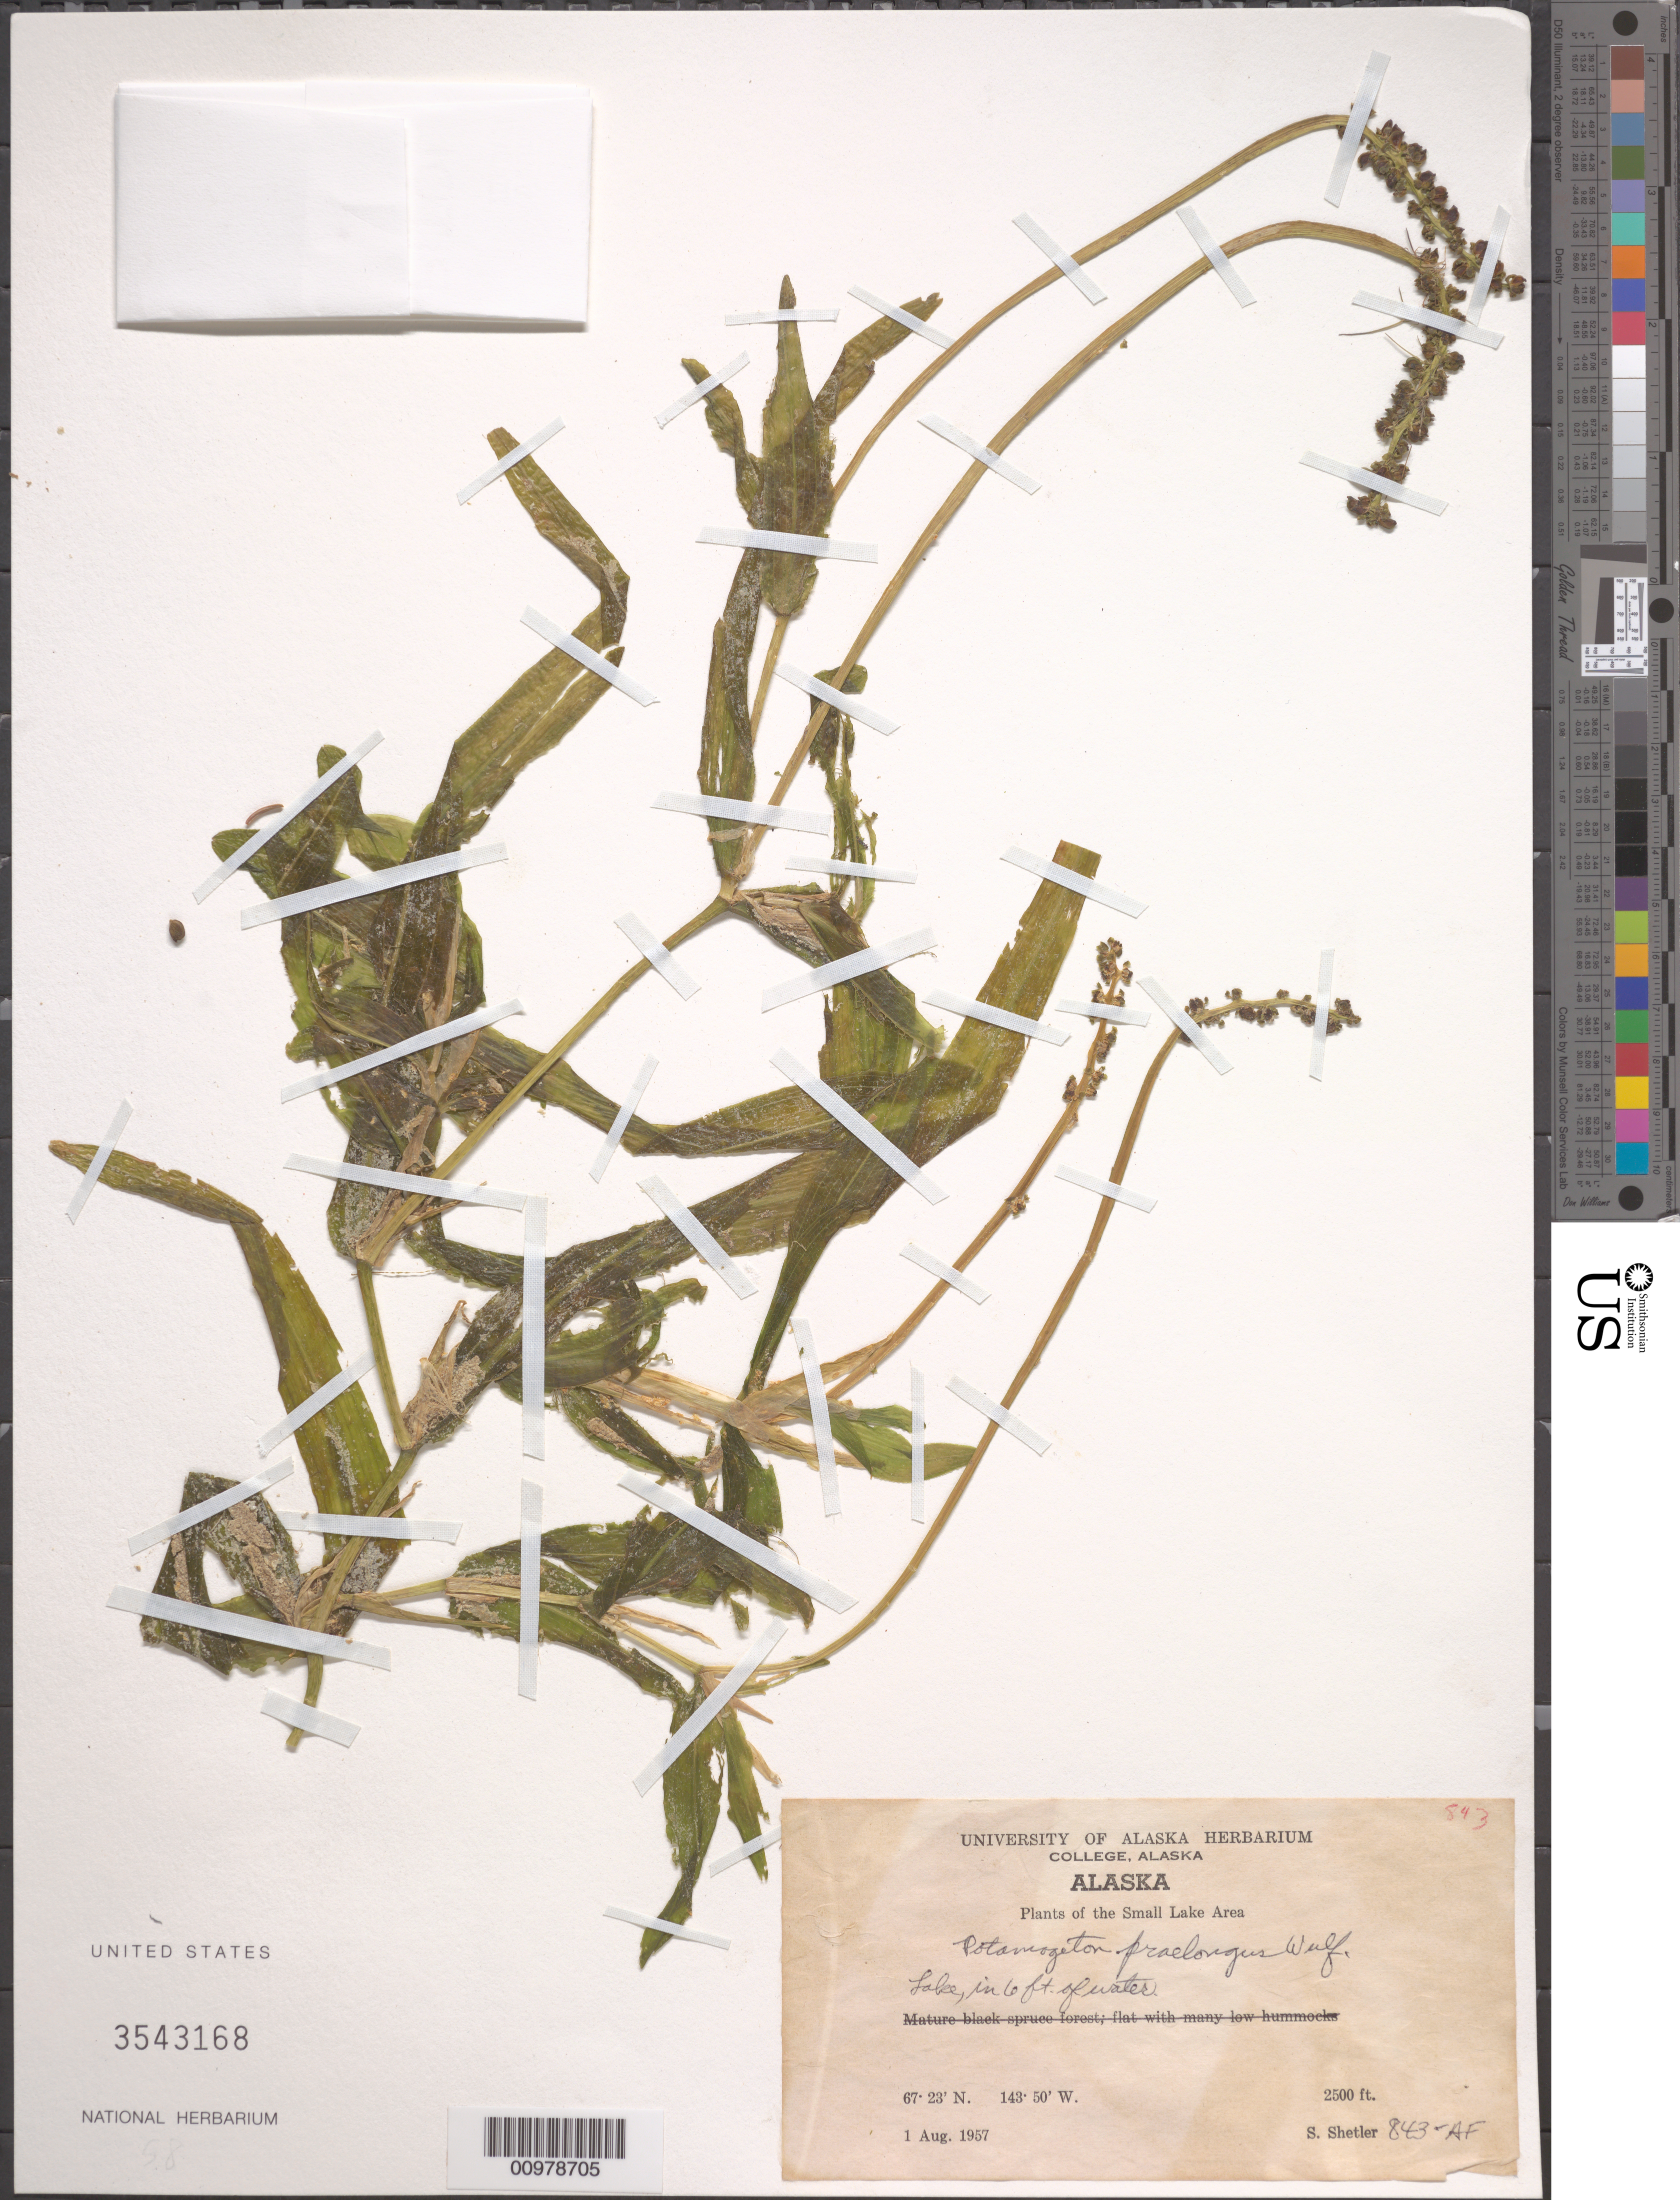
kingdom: Plantae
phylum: Tracheophyta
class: Liliopsida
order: Alismatales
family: Potamogetonaceae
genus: Potamogeton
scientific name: Potamogeton praelongus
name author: Wulfen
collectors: S. Shetler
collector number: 843-AF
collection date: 1957-08-01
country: United States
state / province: Alaska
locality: Small Lake Area. Lake, in 6 ft. of water.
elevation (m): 762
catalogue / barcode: US 3543168